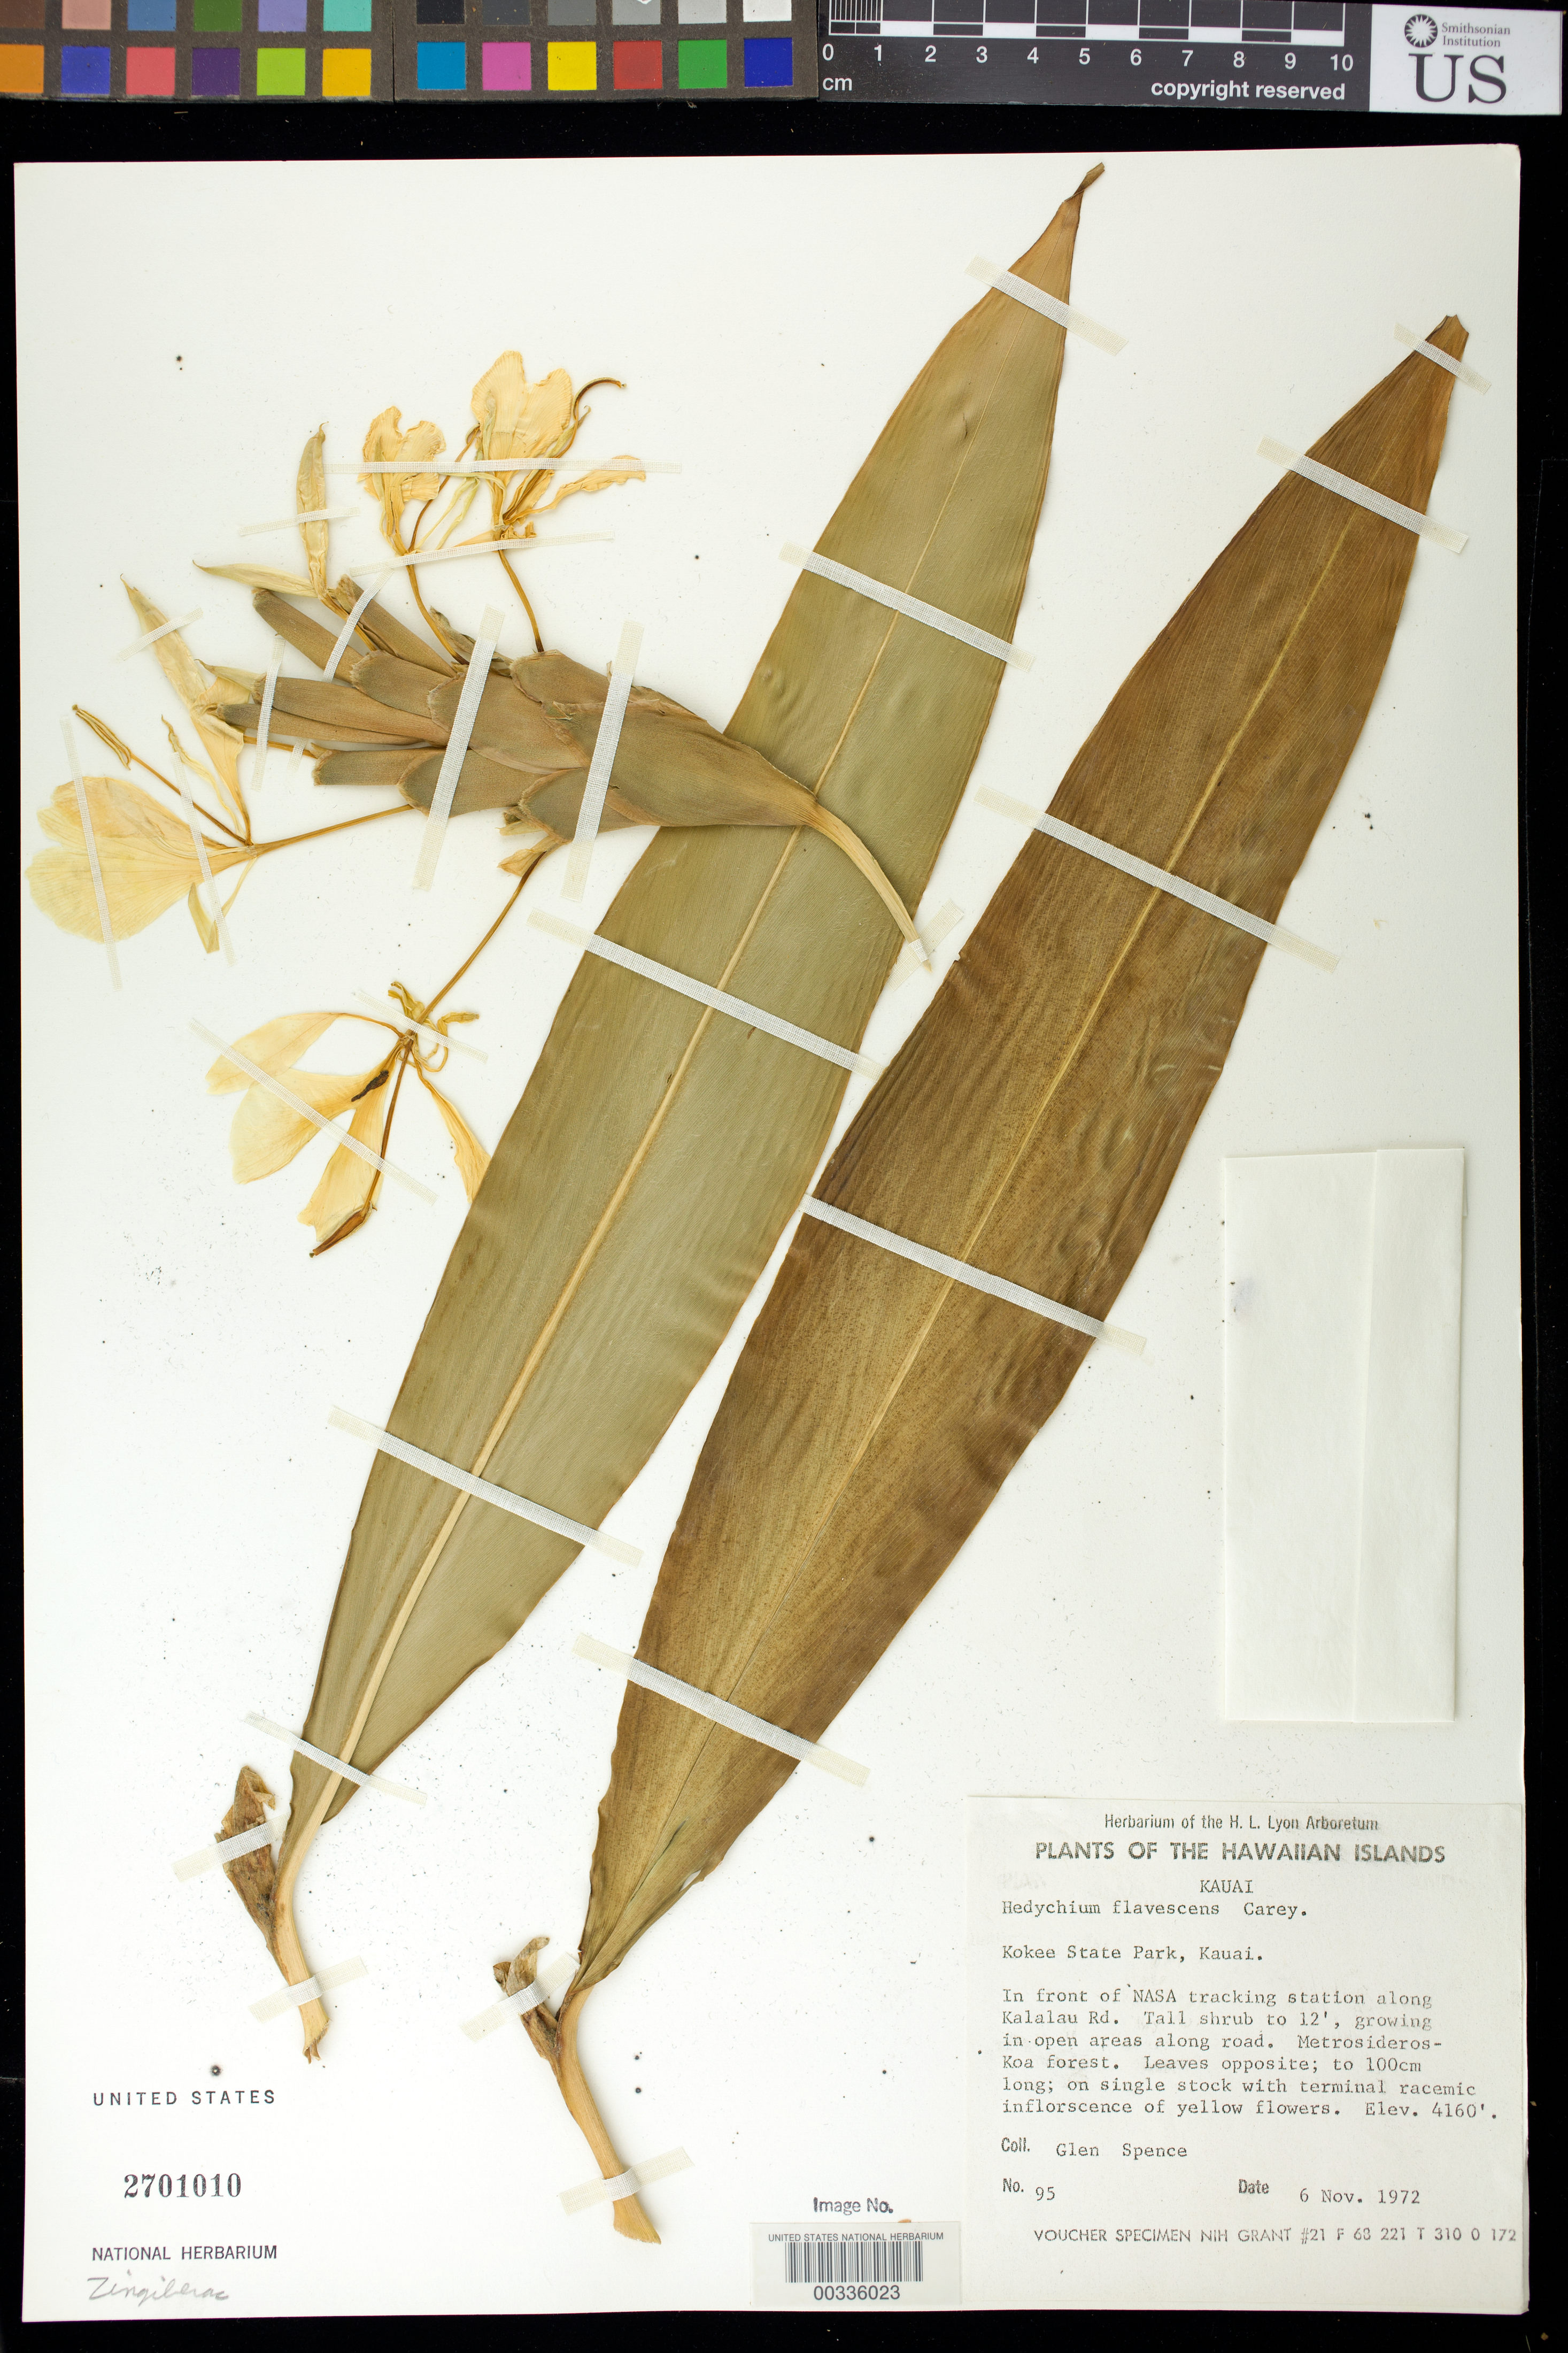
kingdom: Plantae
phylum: Tracheophyta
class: Liliopsida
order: Zingiberales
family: Zingiberaceae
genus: Hedychium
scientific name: Hedychium flavescens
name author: Carey ex Roscoe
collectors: G. Spence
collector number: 95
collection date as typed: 06 Nov 1972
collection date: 1972-11-06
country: United States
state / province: Hawaii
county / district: Kauai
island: Kaua'i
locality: Kokee state park, kauai, in front of nasa tracking station along kalalau road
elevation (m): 1268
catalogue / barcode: US 2701010